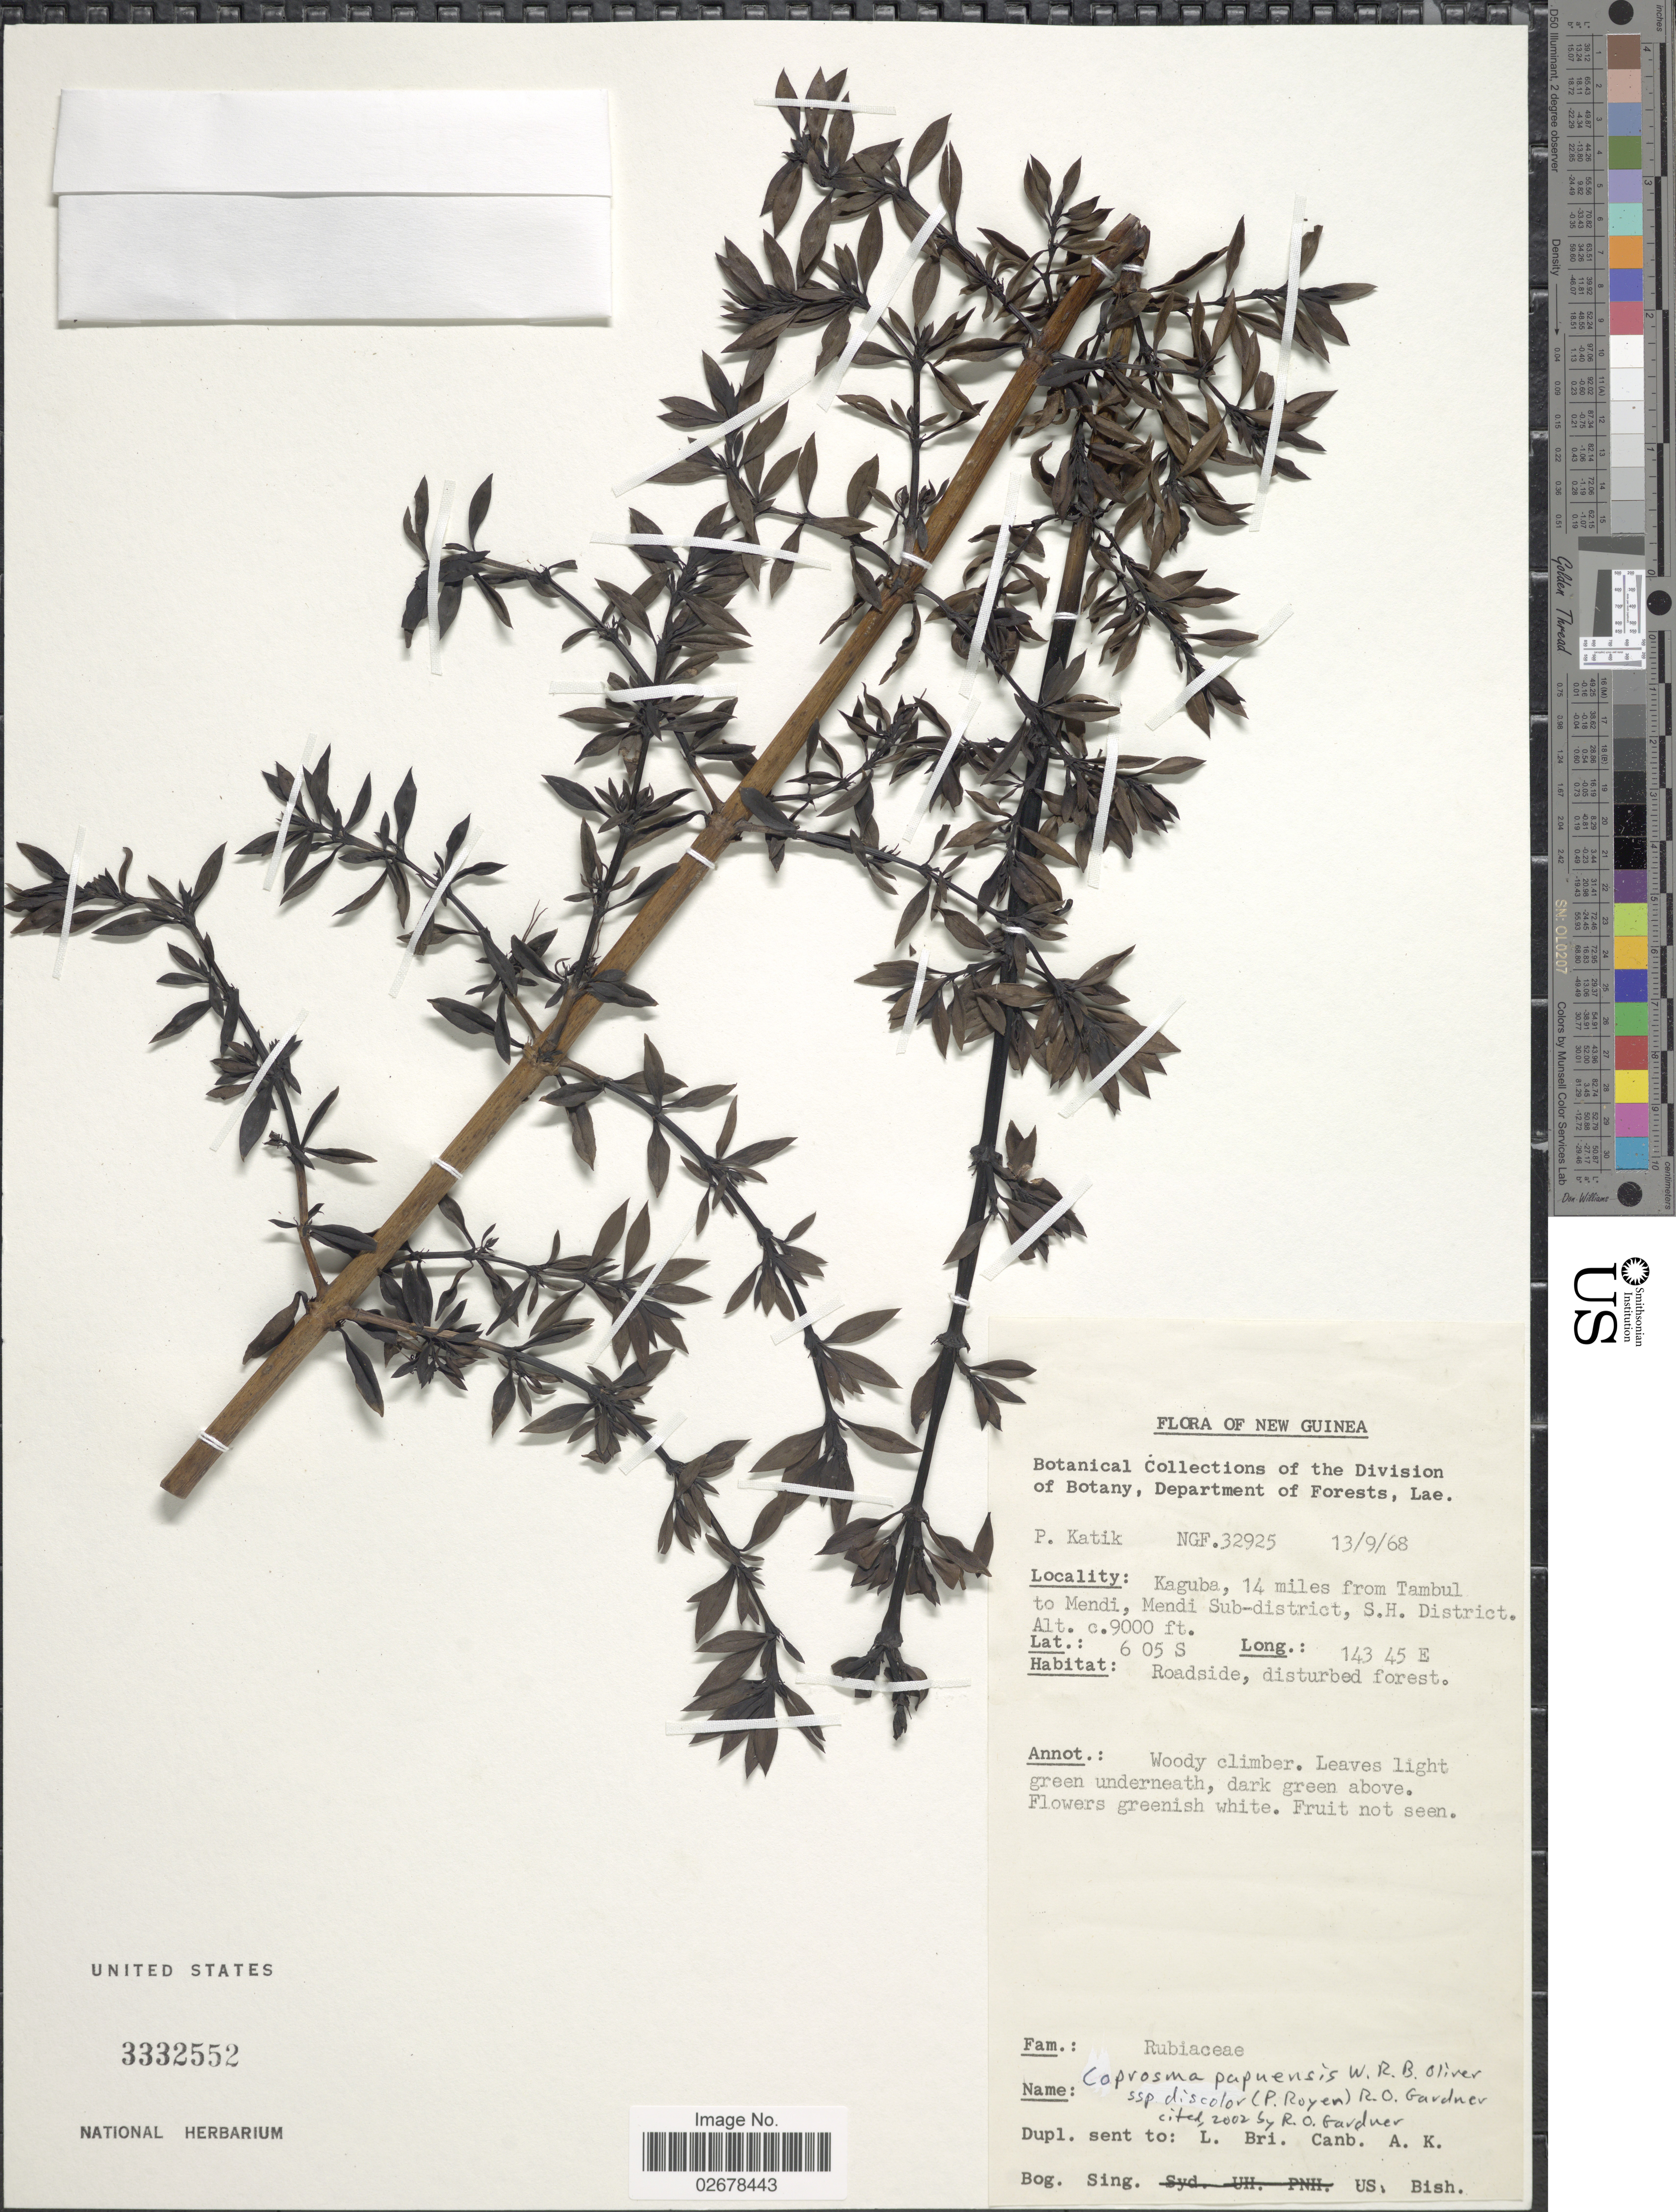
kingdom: Plantae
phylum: Tracheophyta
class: Magnoliopsida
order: Gentianales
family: Rubiaceae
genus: Coprosma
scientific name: Coprosma papuensis subsp. discolor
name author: (P. Royen) R.O. Gardner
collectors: P. Katik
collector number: NGF 32925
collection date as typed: Transcribed d/m/y: 13/9/68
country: Papua New Guinea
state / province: Southern Highlands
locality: New Guinea, Kaguba, 14 miles from Tambul to Mendi, Mendi Sub-district, roadside, S.H. District.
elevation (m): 2743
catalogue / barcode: US 3332552